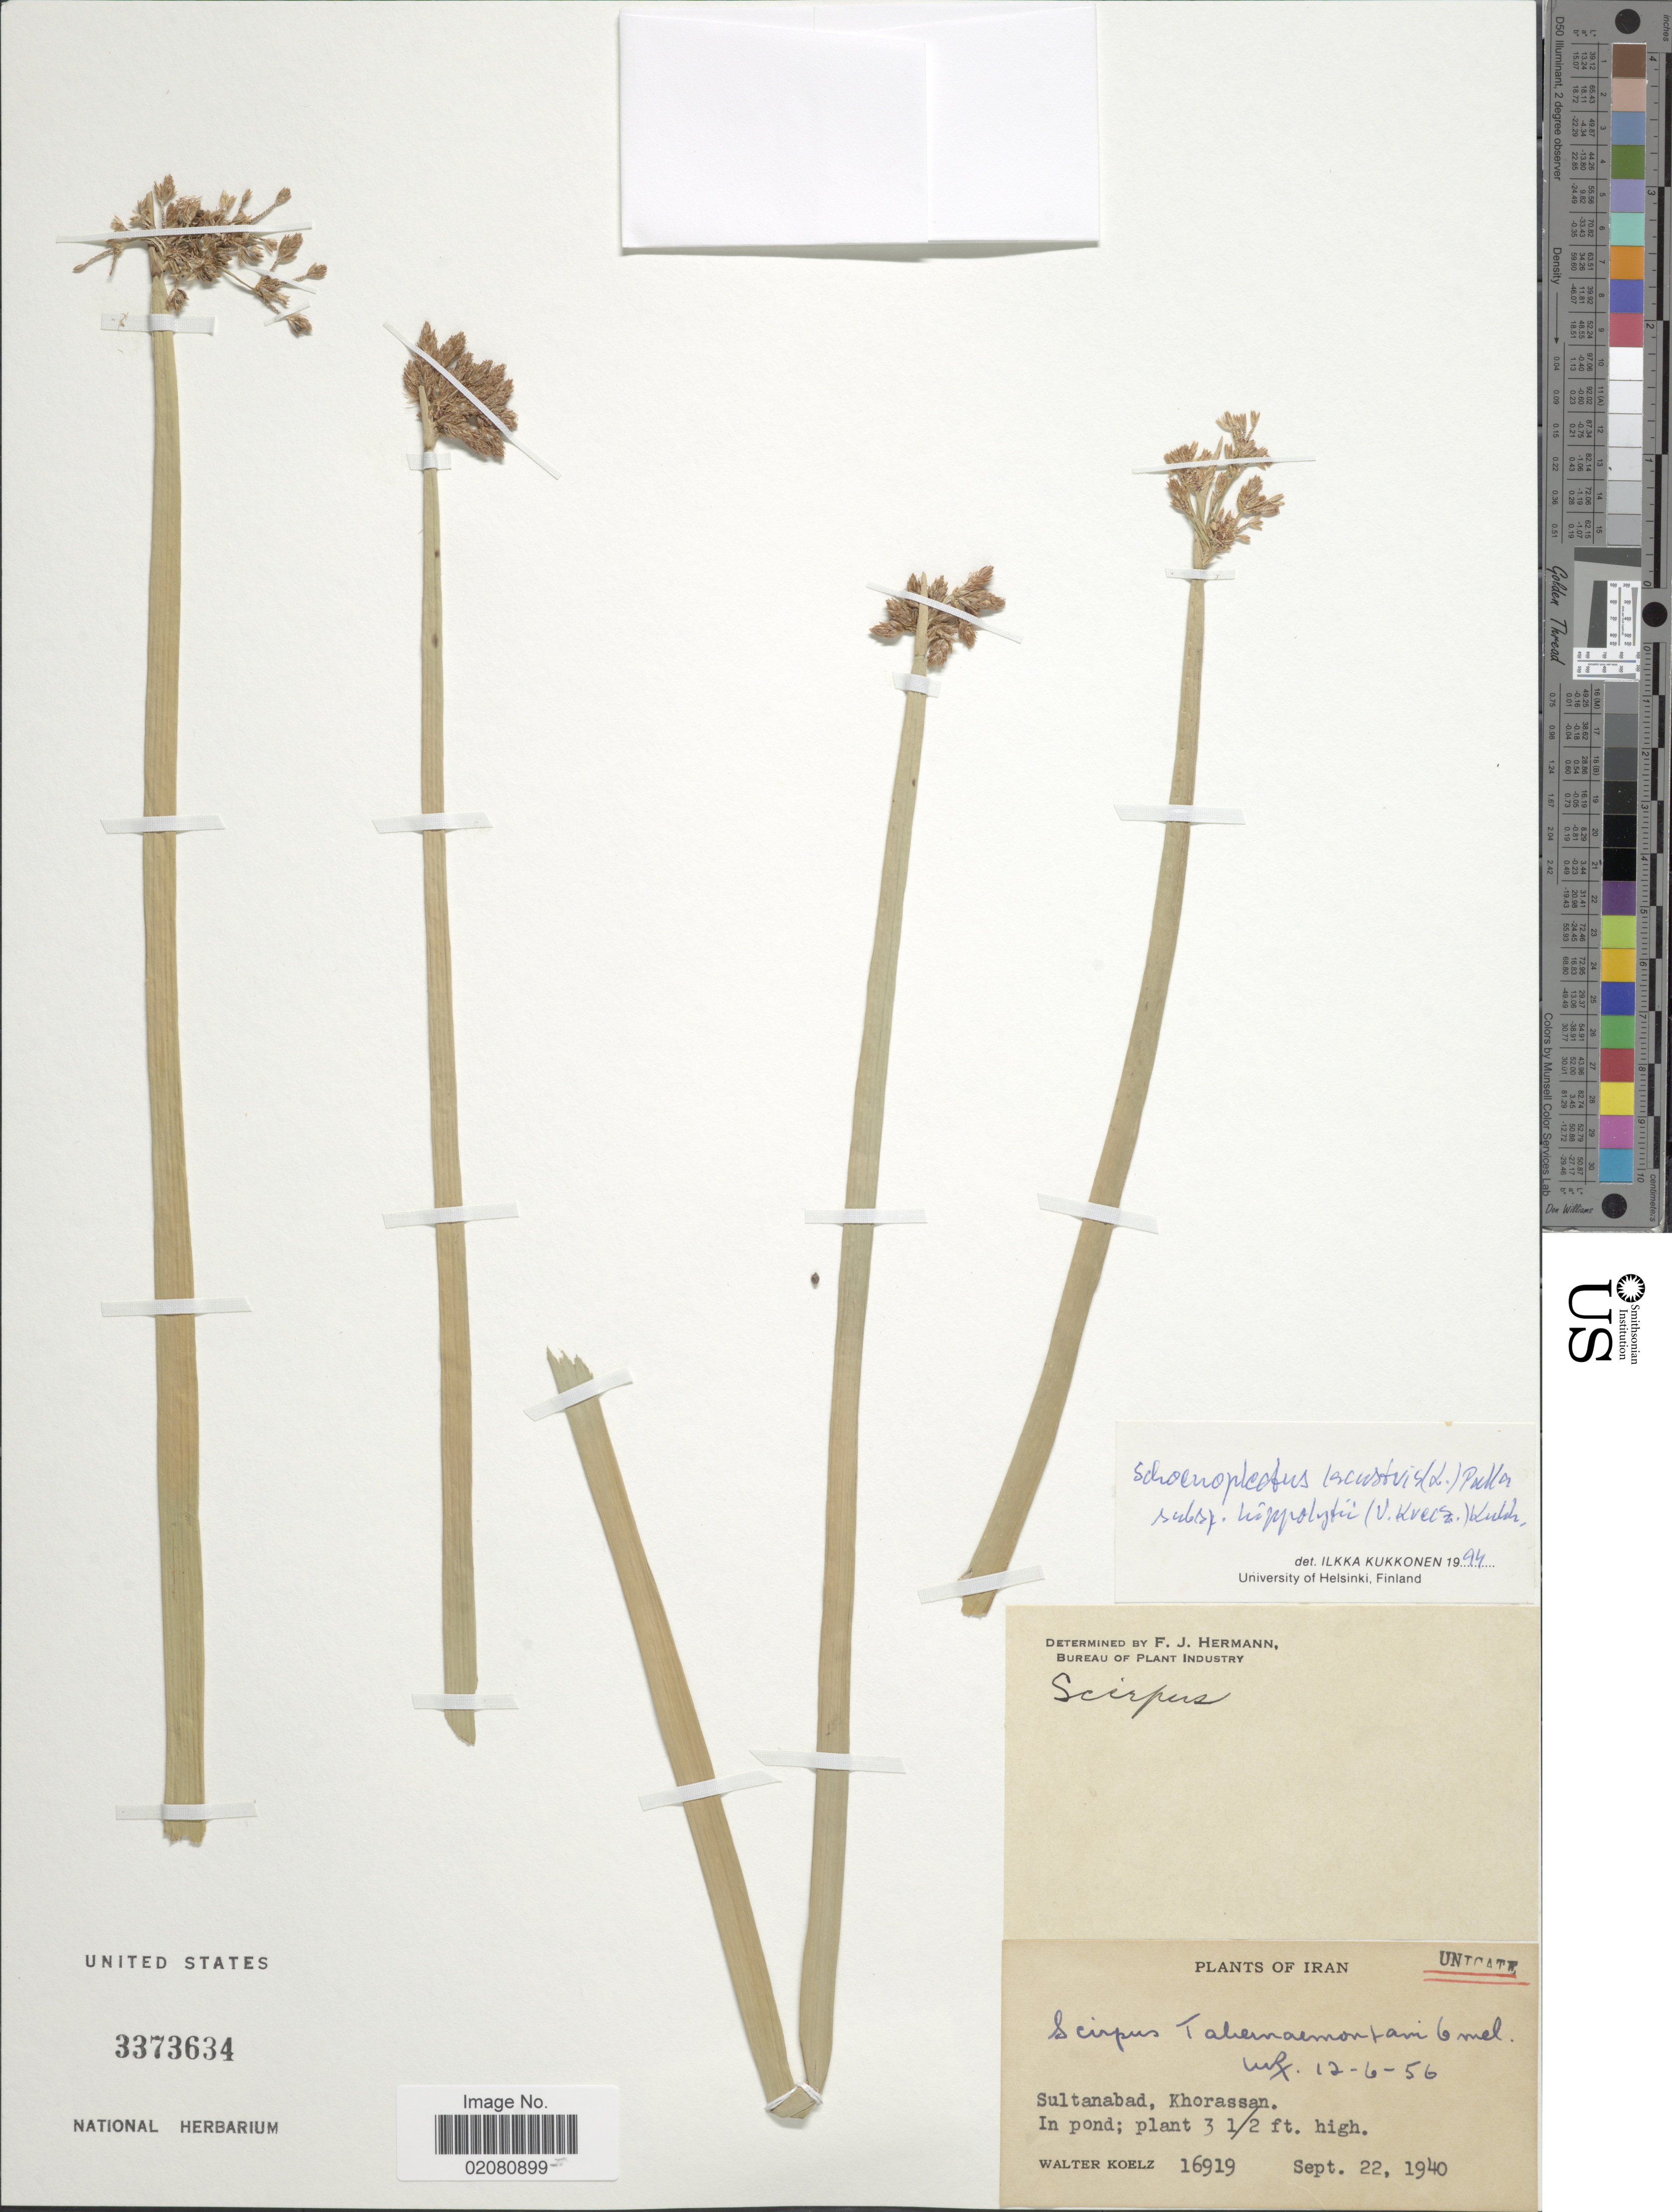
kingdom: Plantae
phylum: Tracheophyta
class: Liliopsida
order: Poales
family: Cyperaceae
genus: Schoenoplectus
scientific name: Schoenoplectus hippolyti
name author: (V.I. Krecz.) V.I. Krecz.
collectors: W. N. Koelz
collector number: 16919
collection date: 1940-09-22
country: Iran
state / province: Khorasan [obsolete]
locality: Sultanabad, Khorassan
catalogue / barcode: US 3373634